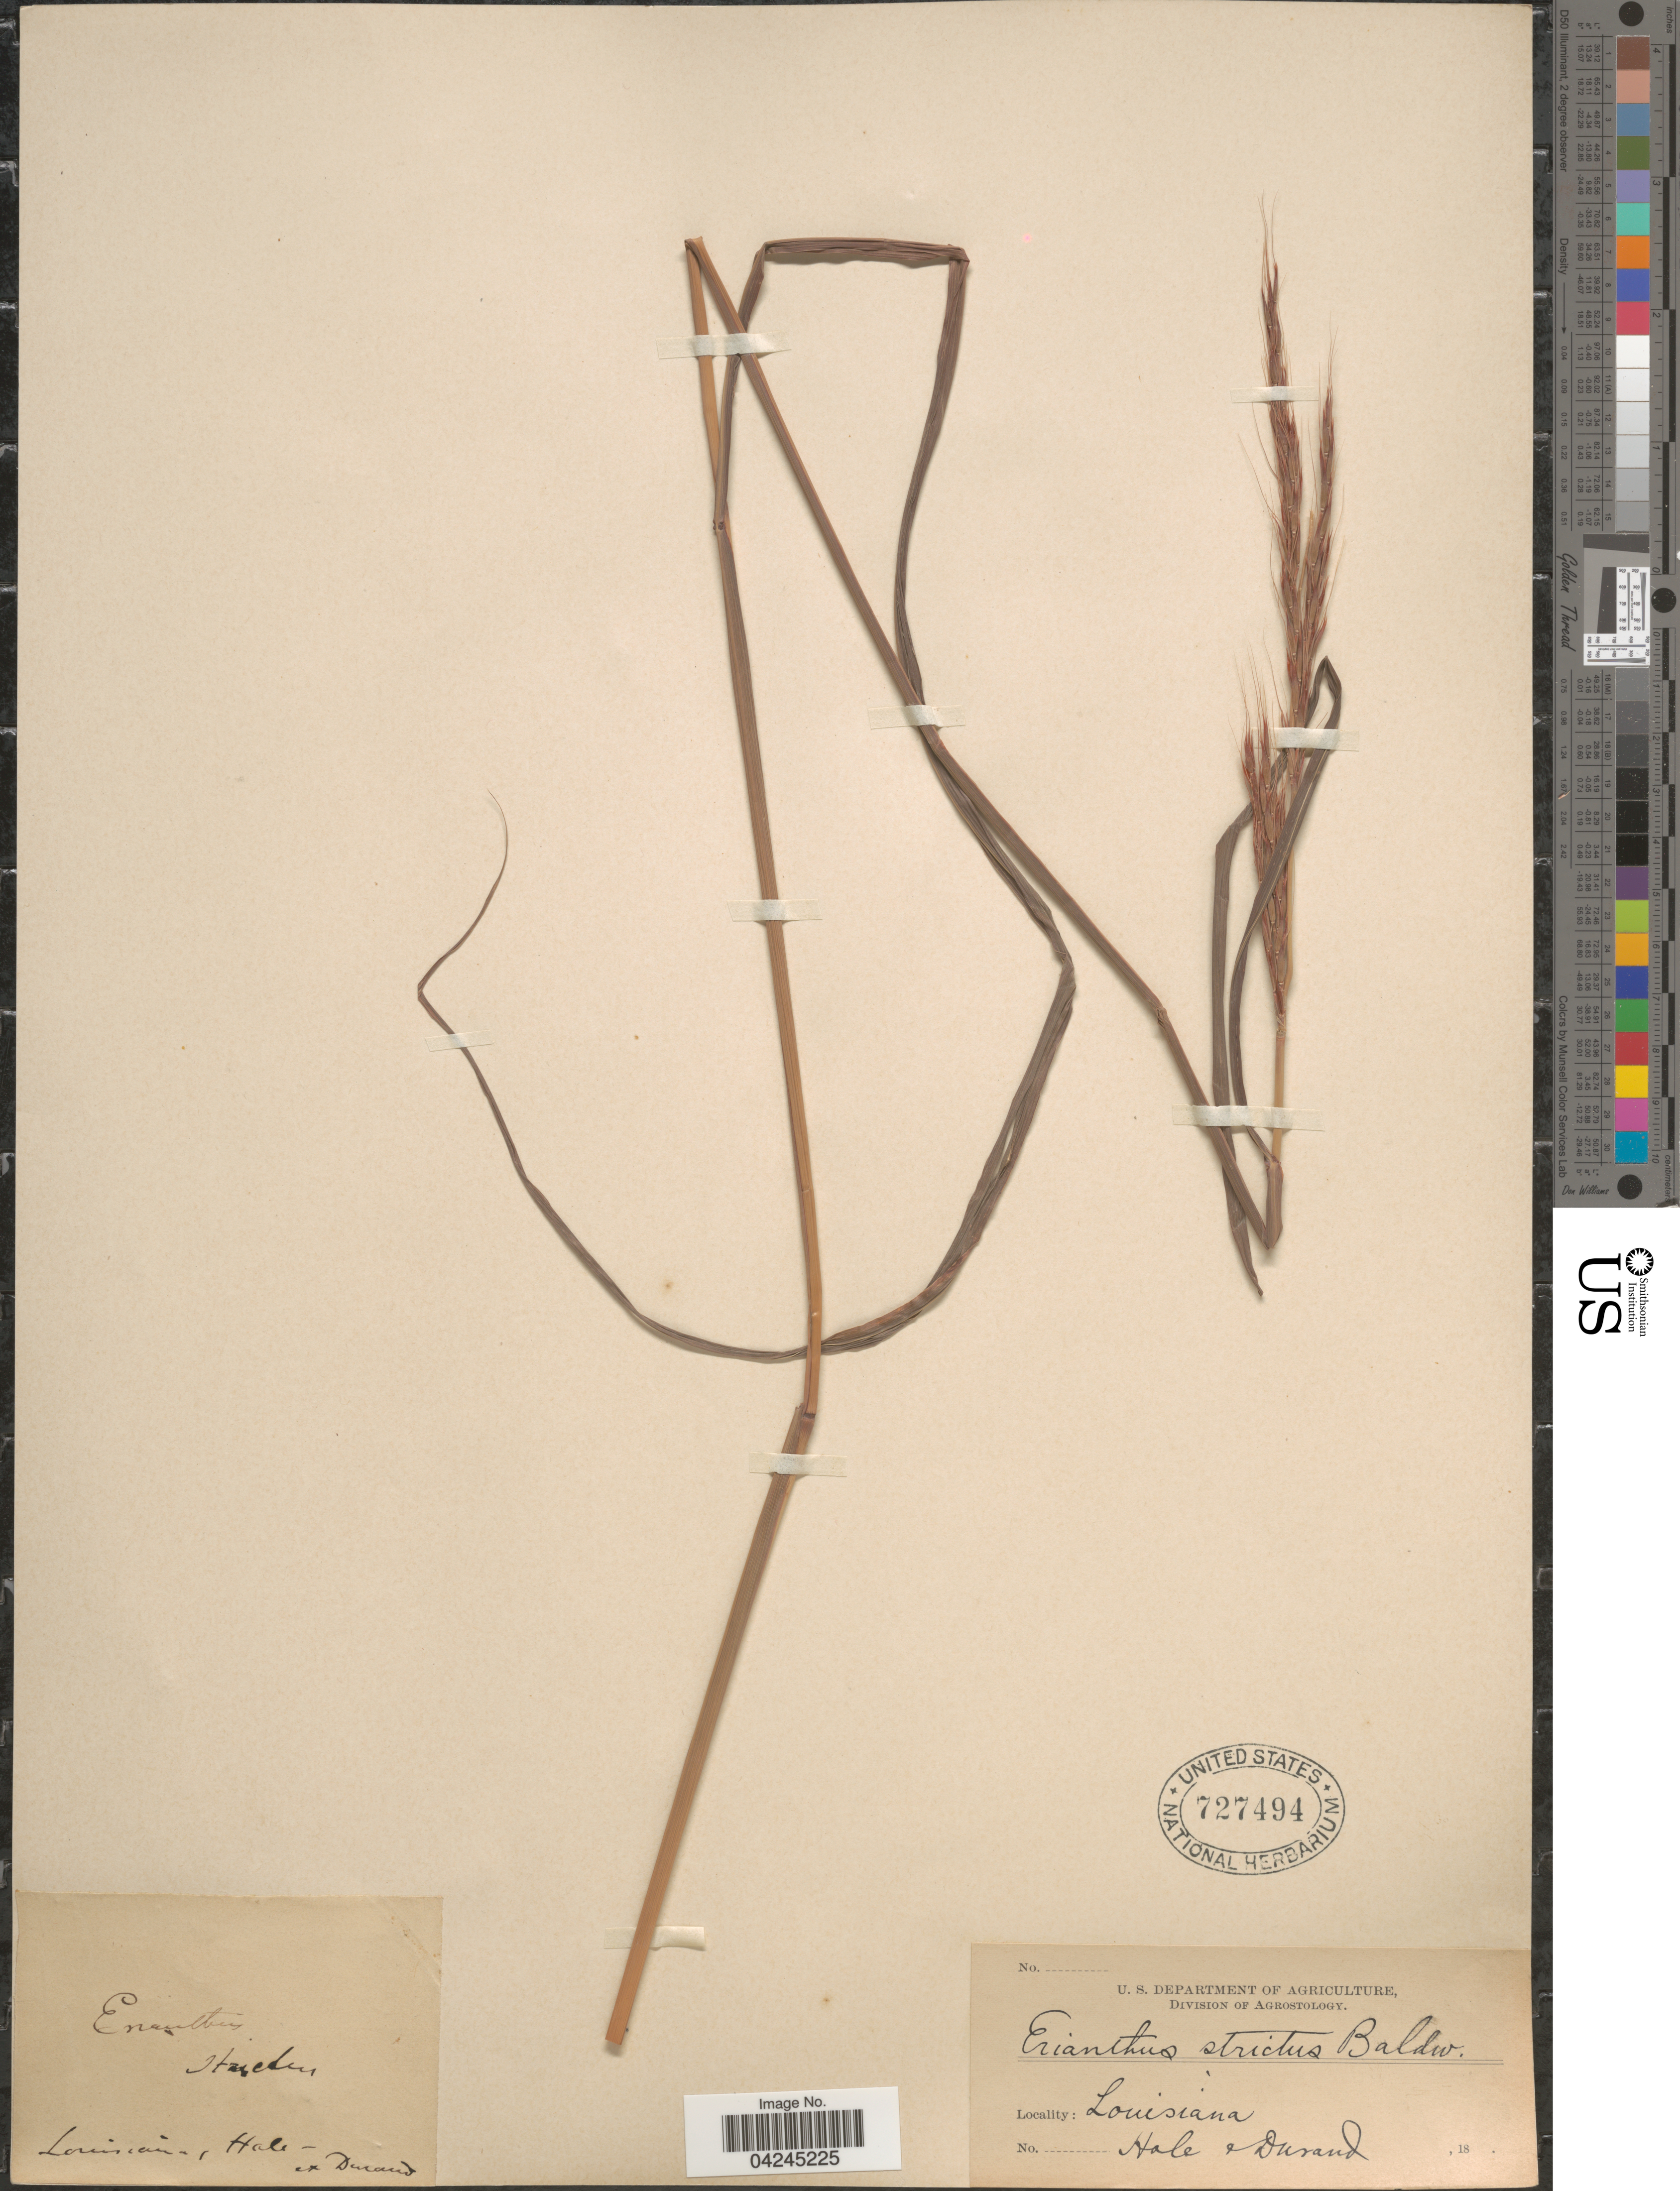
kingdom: Plantae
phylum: Tracheophyta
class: Liliopsida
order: Poales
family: Poaceae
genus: Erianthus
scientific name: Erianthus strictus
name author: Baldwin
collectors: -- Hale & Durand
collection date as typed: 18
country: United States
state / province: Louisiana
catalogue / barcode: US 727494